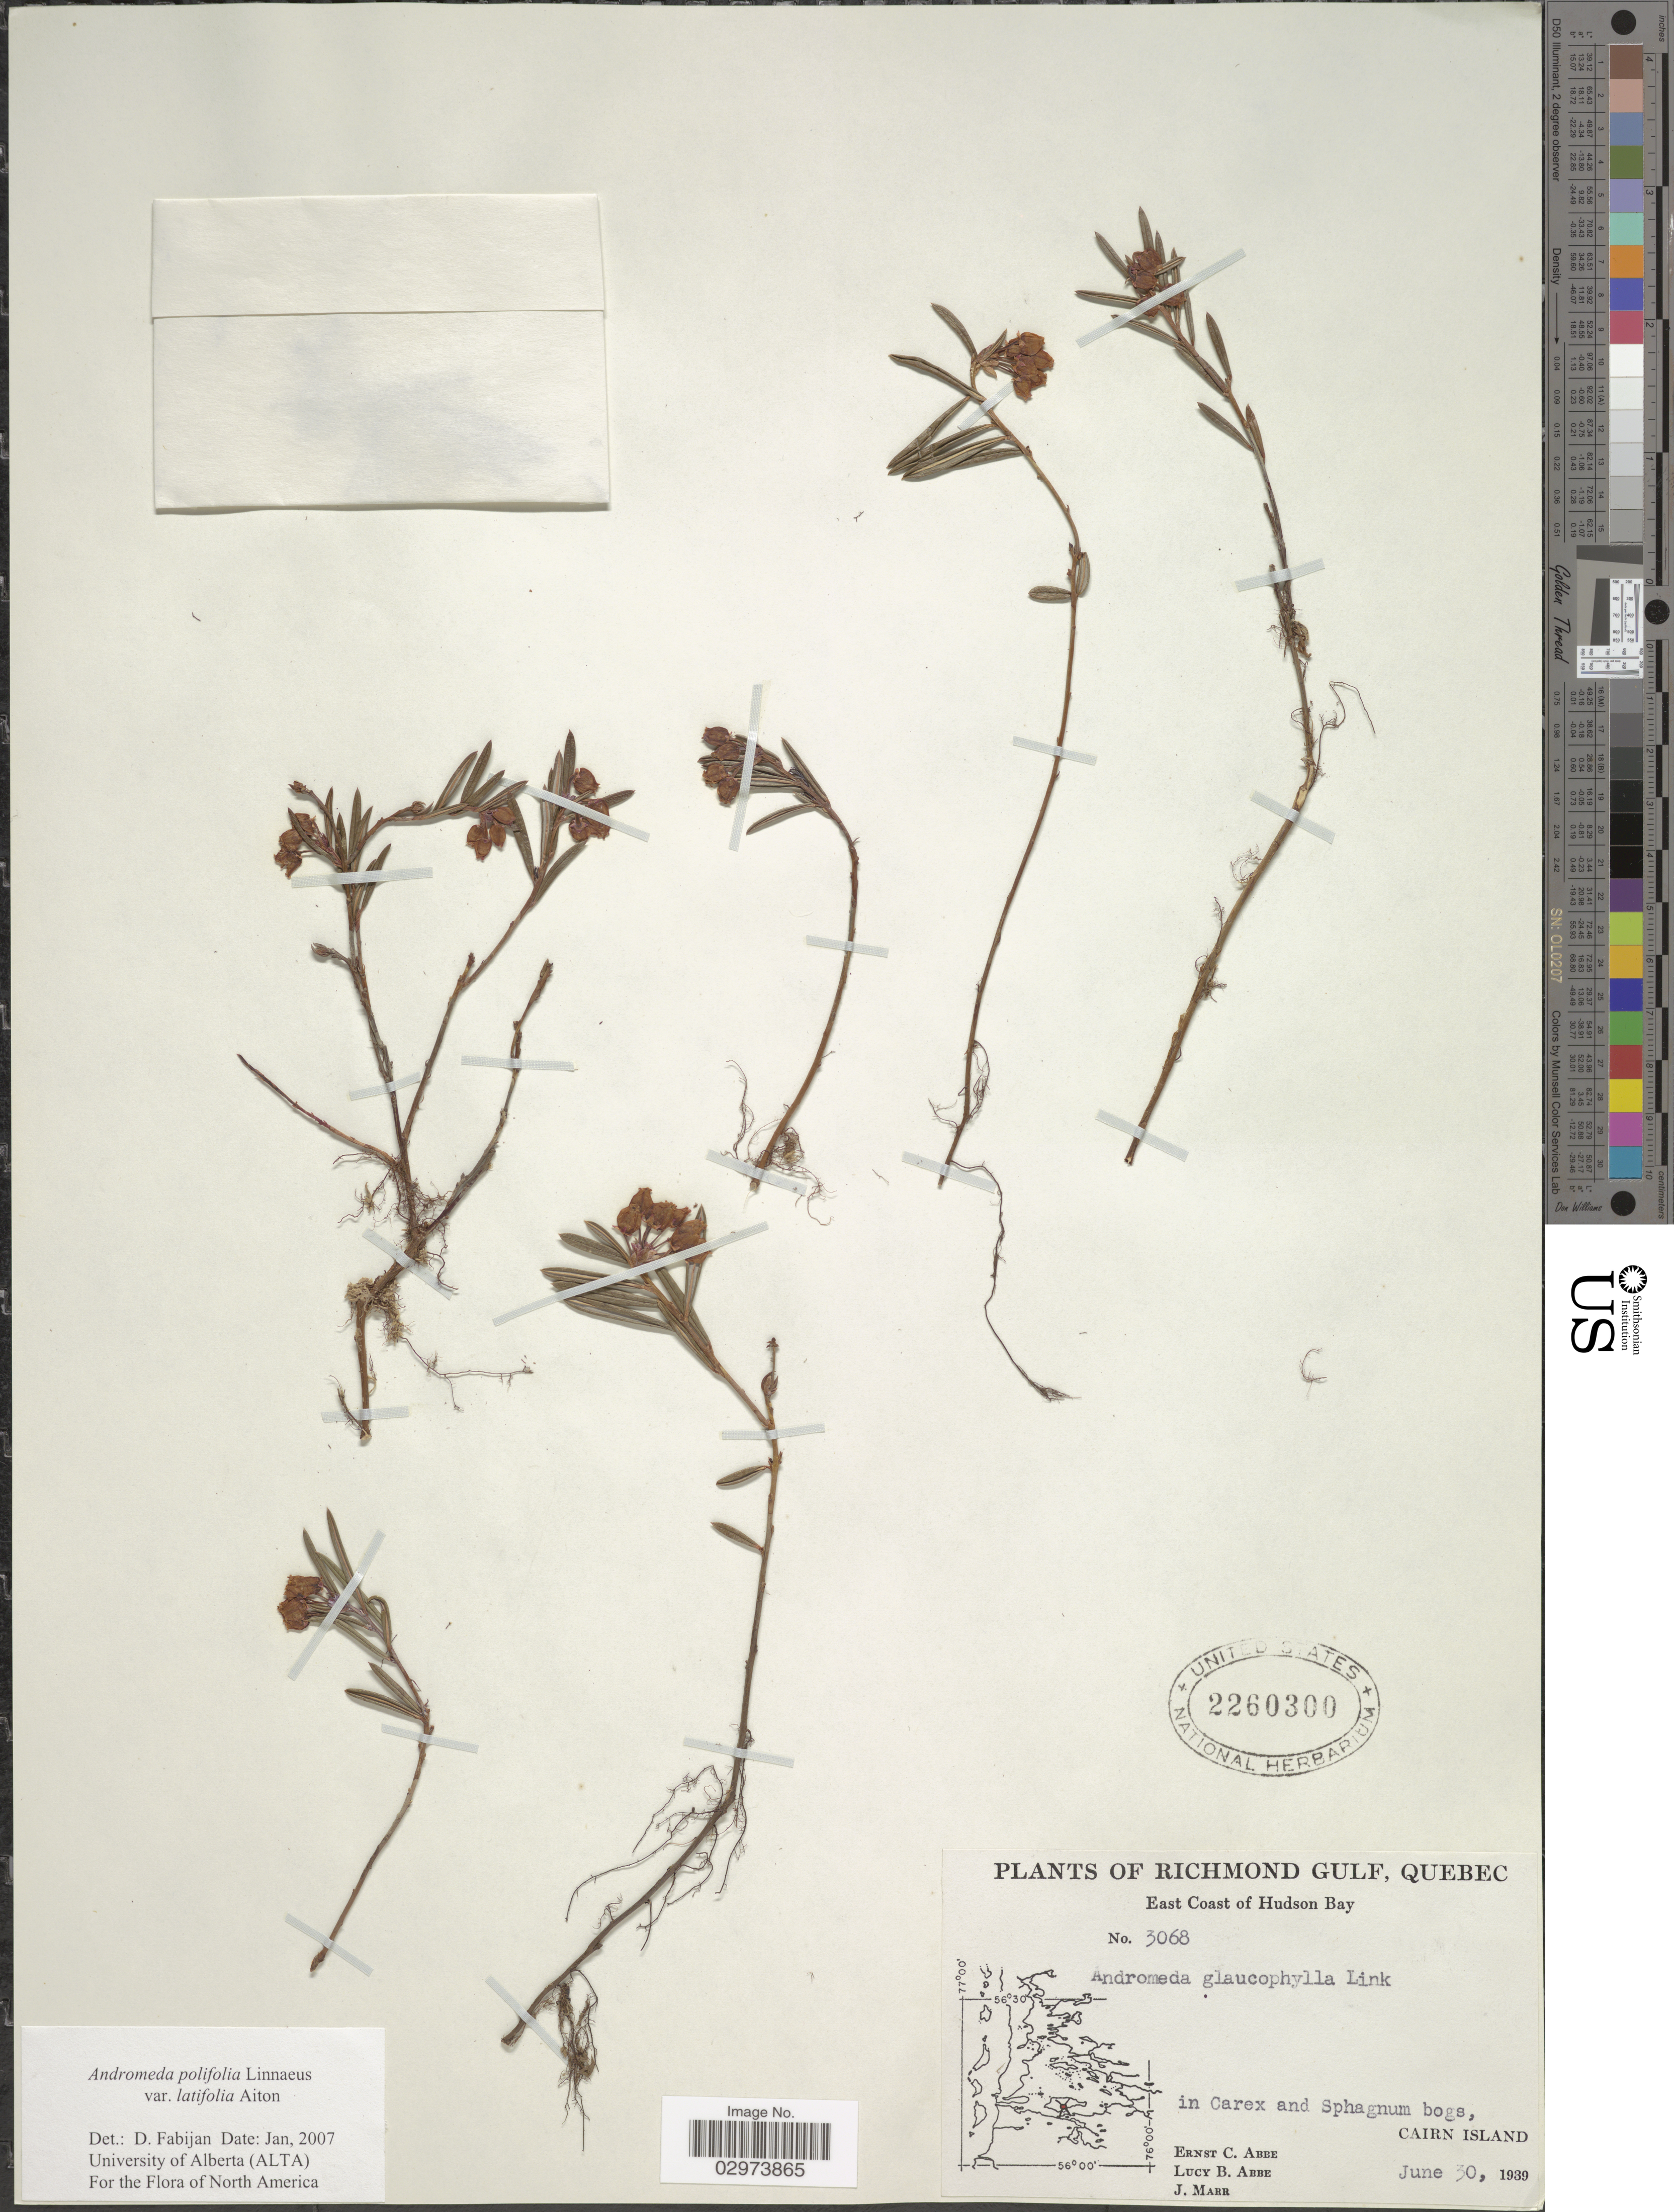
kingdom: Plantae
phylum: Tracheophyta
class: Magnoliopsida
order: Ericales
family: Ericaceae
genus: Andromeda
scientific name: Andromeda polifolia var. latifolia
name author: Aiton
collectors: E. C. Abbe, L. B. Abbe & J. Marr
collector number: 3068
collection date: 1939-06-30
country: Canada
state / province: Quebec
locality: Richmond Gulf. East Coast of Hudson Bay. Cairn Island.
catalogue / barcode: US 2260300